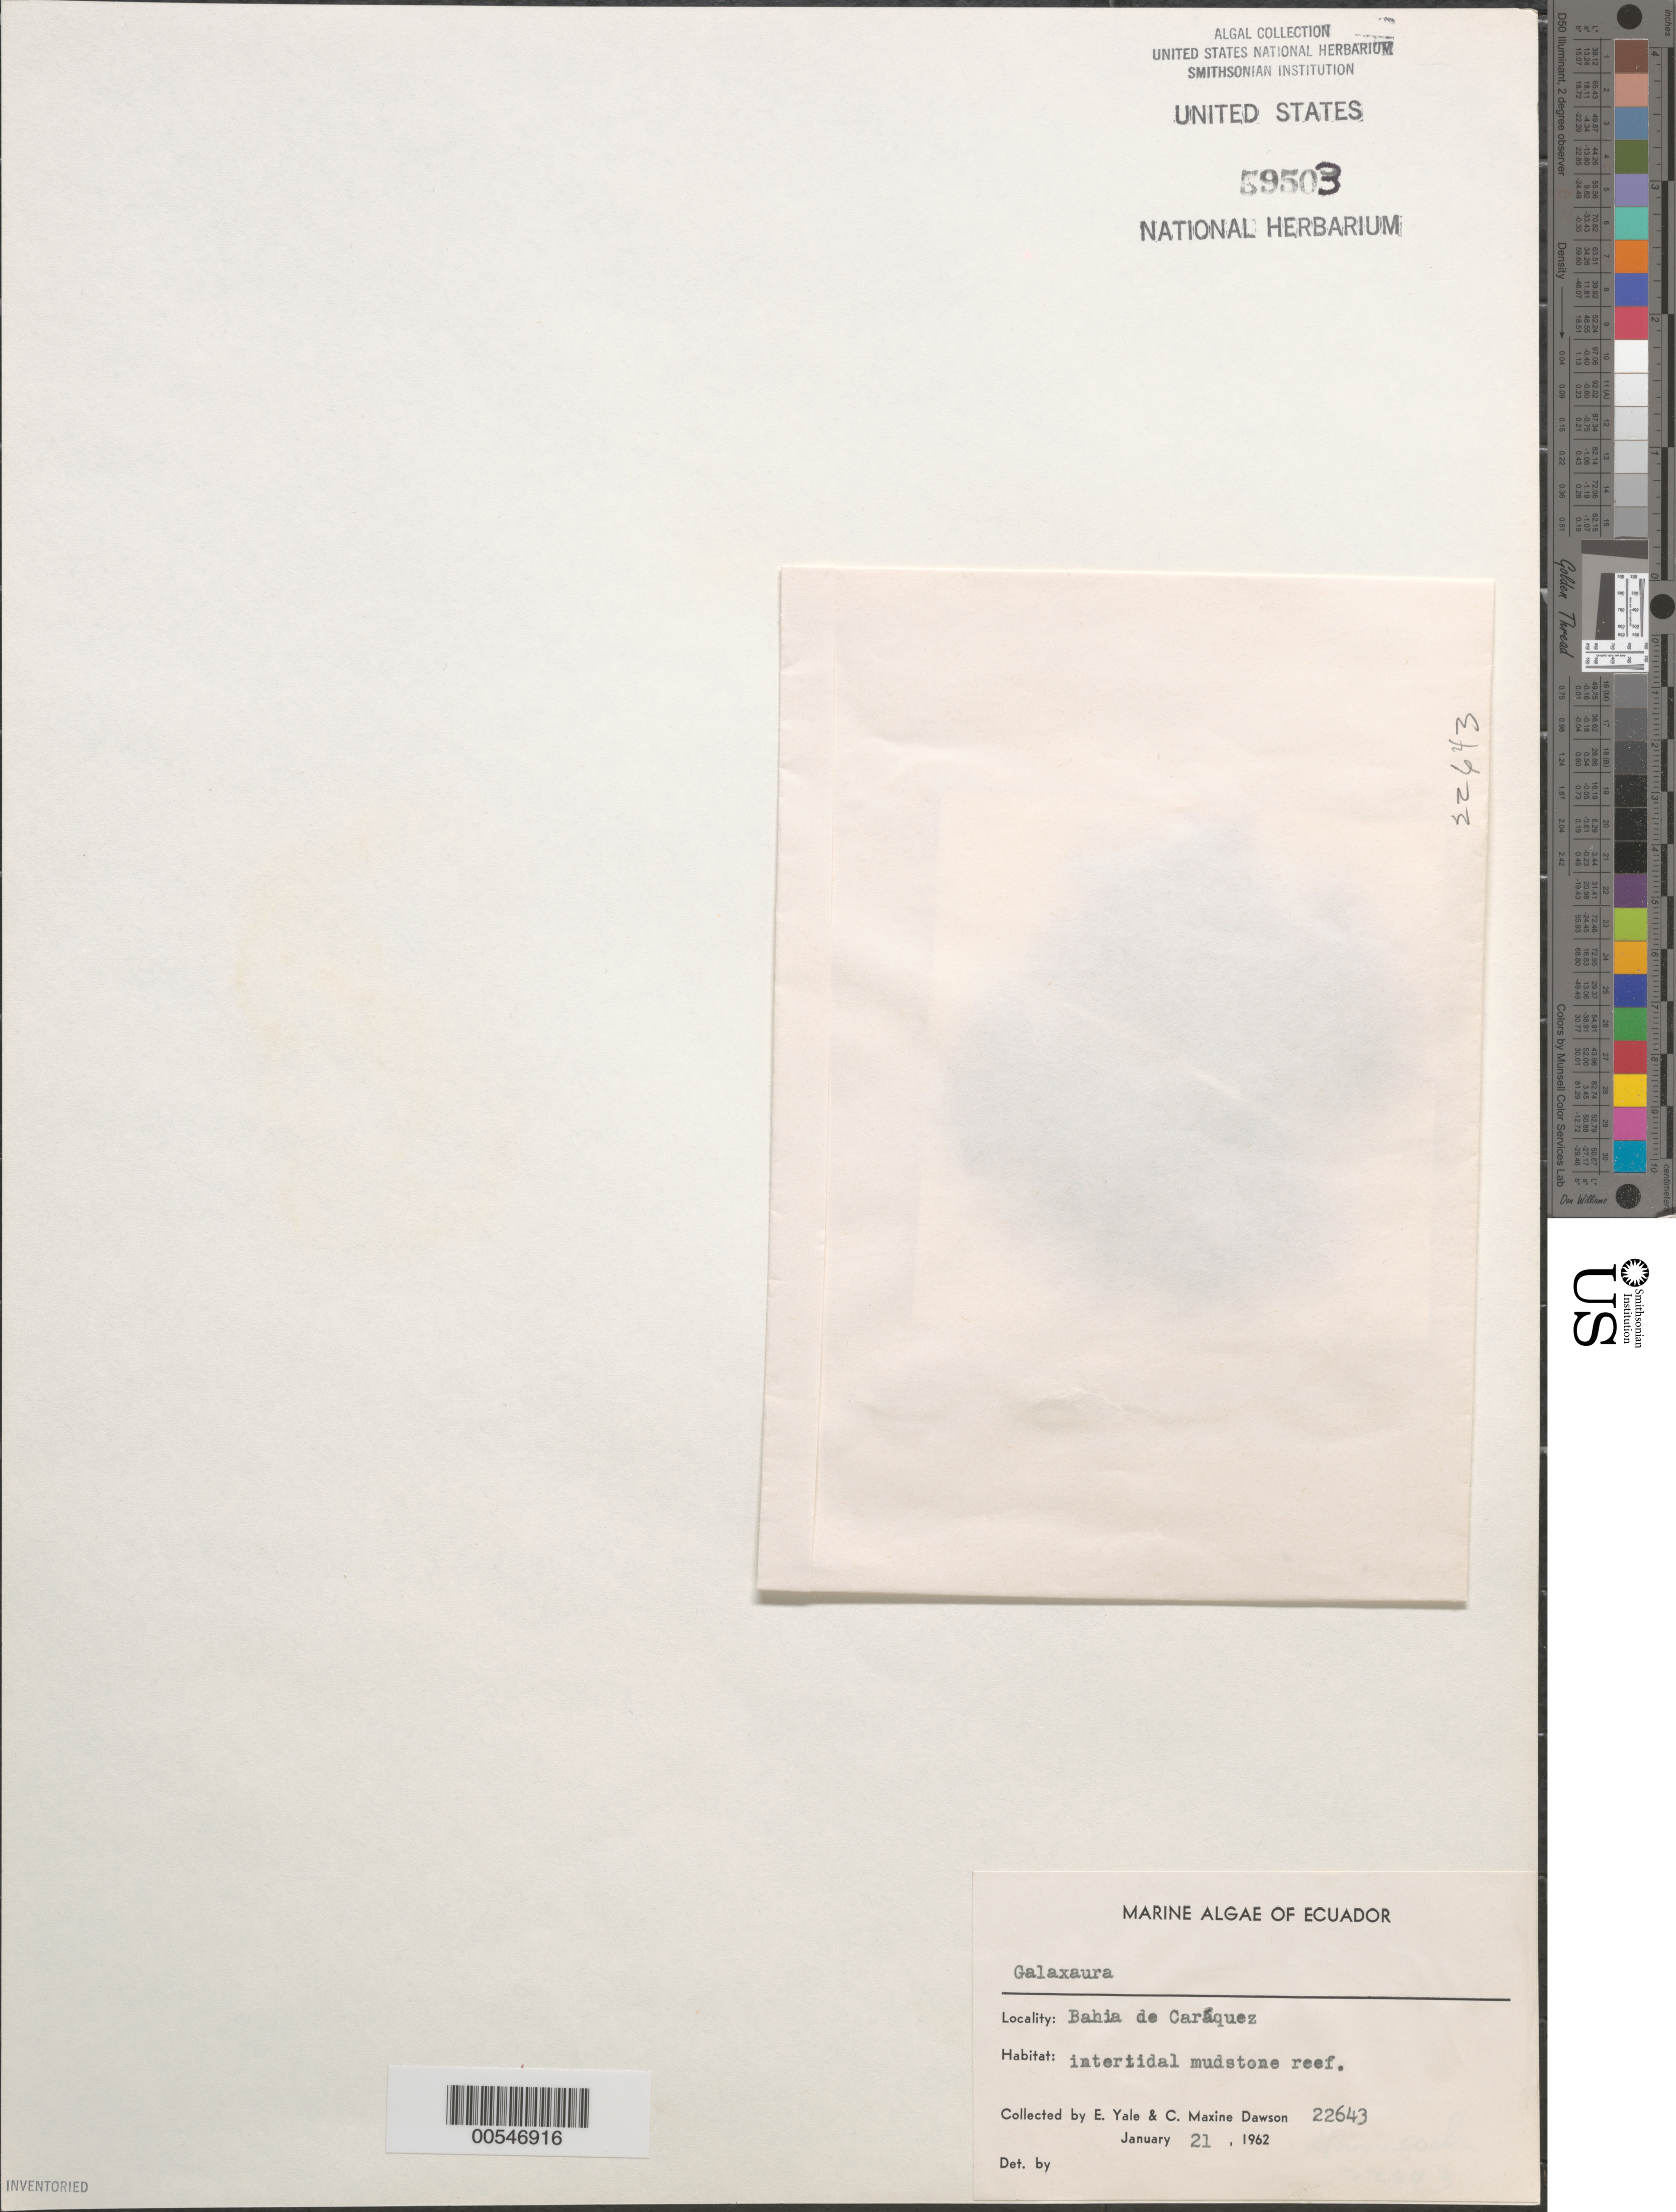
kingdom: Plantae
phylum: Rhodophyta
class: Florideophyceae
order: Nemaliales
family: Galaxauraceae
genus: Galaxaura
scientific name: Galaxaura sp.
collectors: E. Y. Dawson & C. M. Dawson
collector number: EYD 22643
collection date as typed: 21 Jan 1962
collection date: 1962-01-21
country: Ecuador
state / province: Manabí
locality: Bahia de Caraquez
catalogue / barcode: US 59503